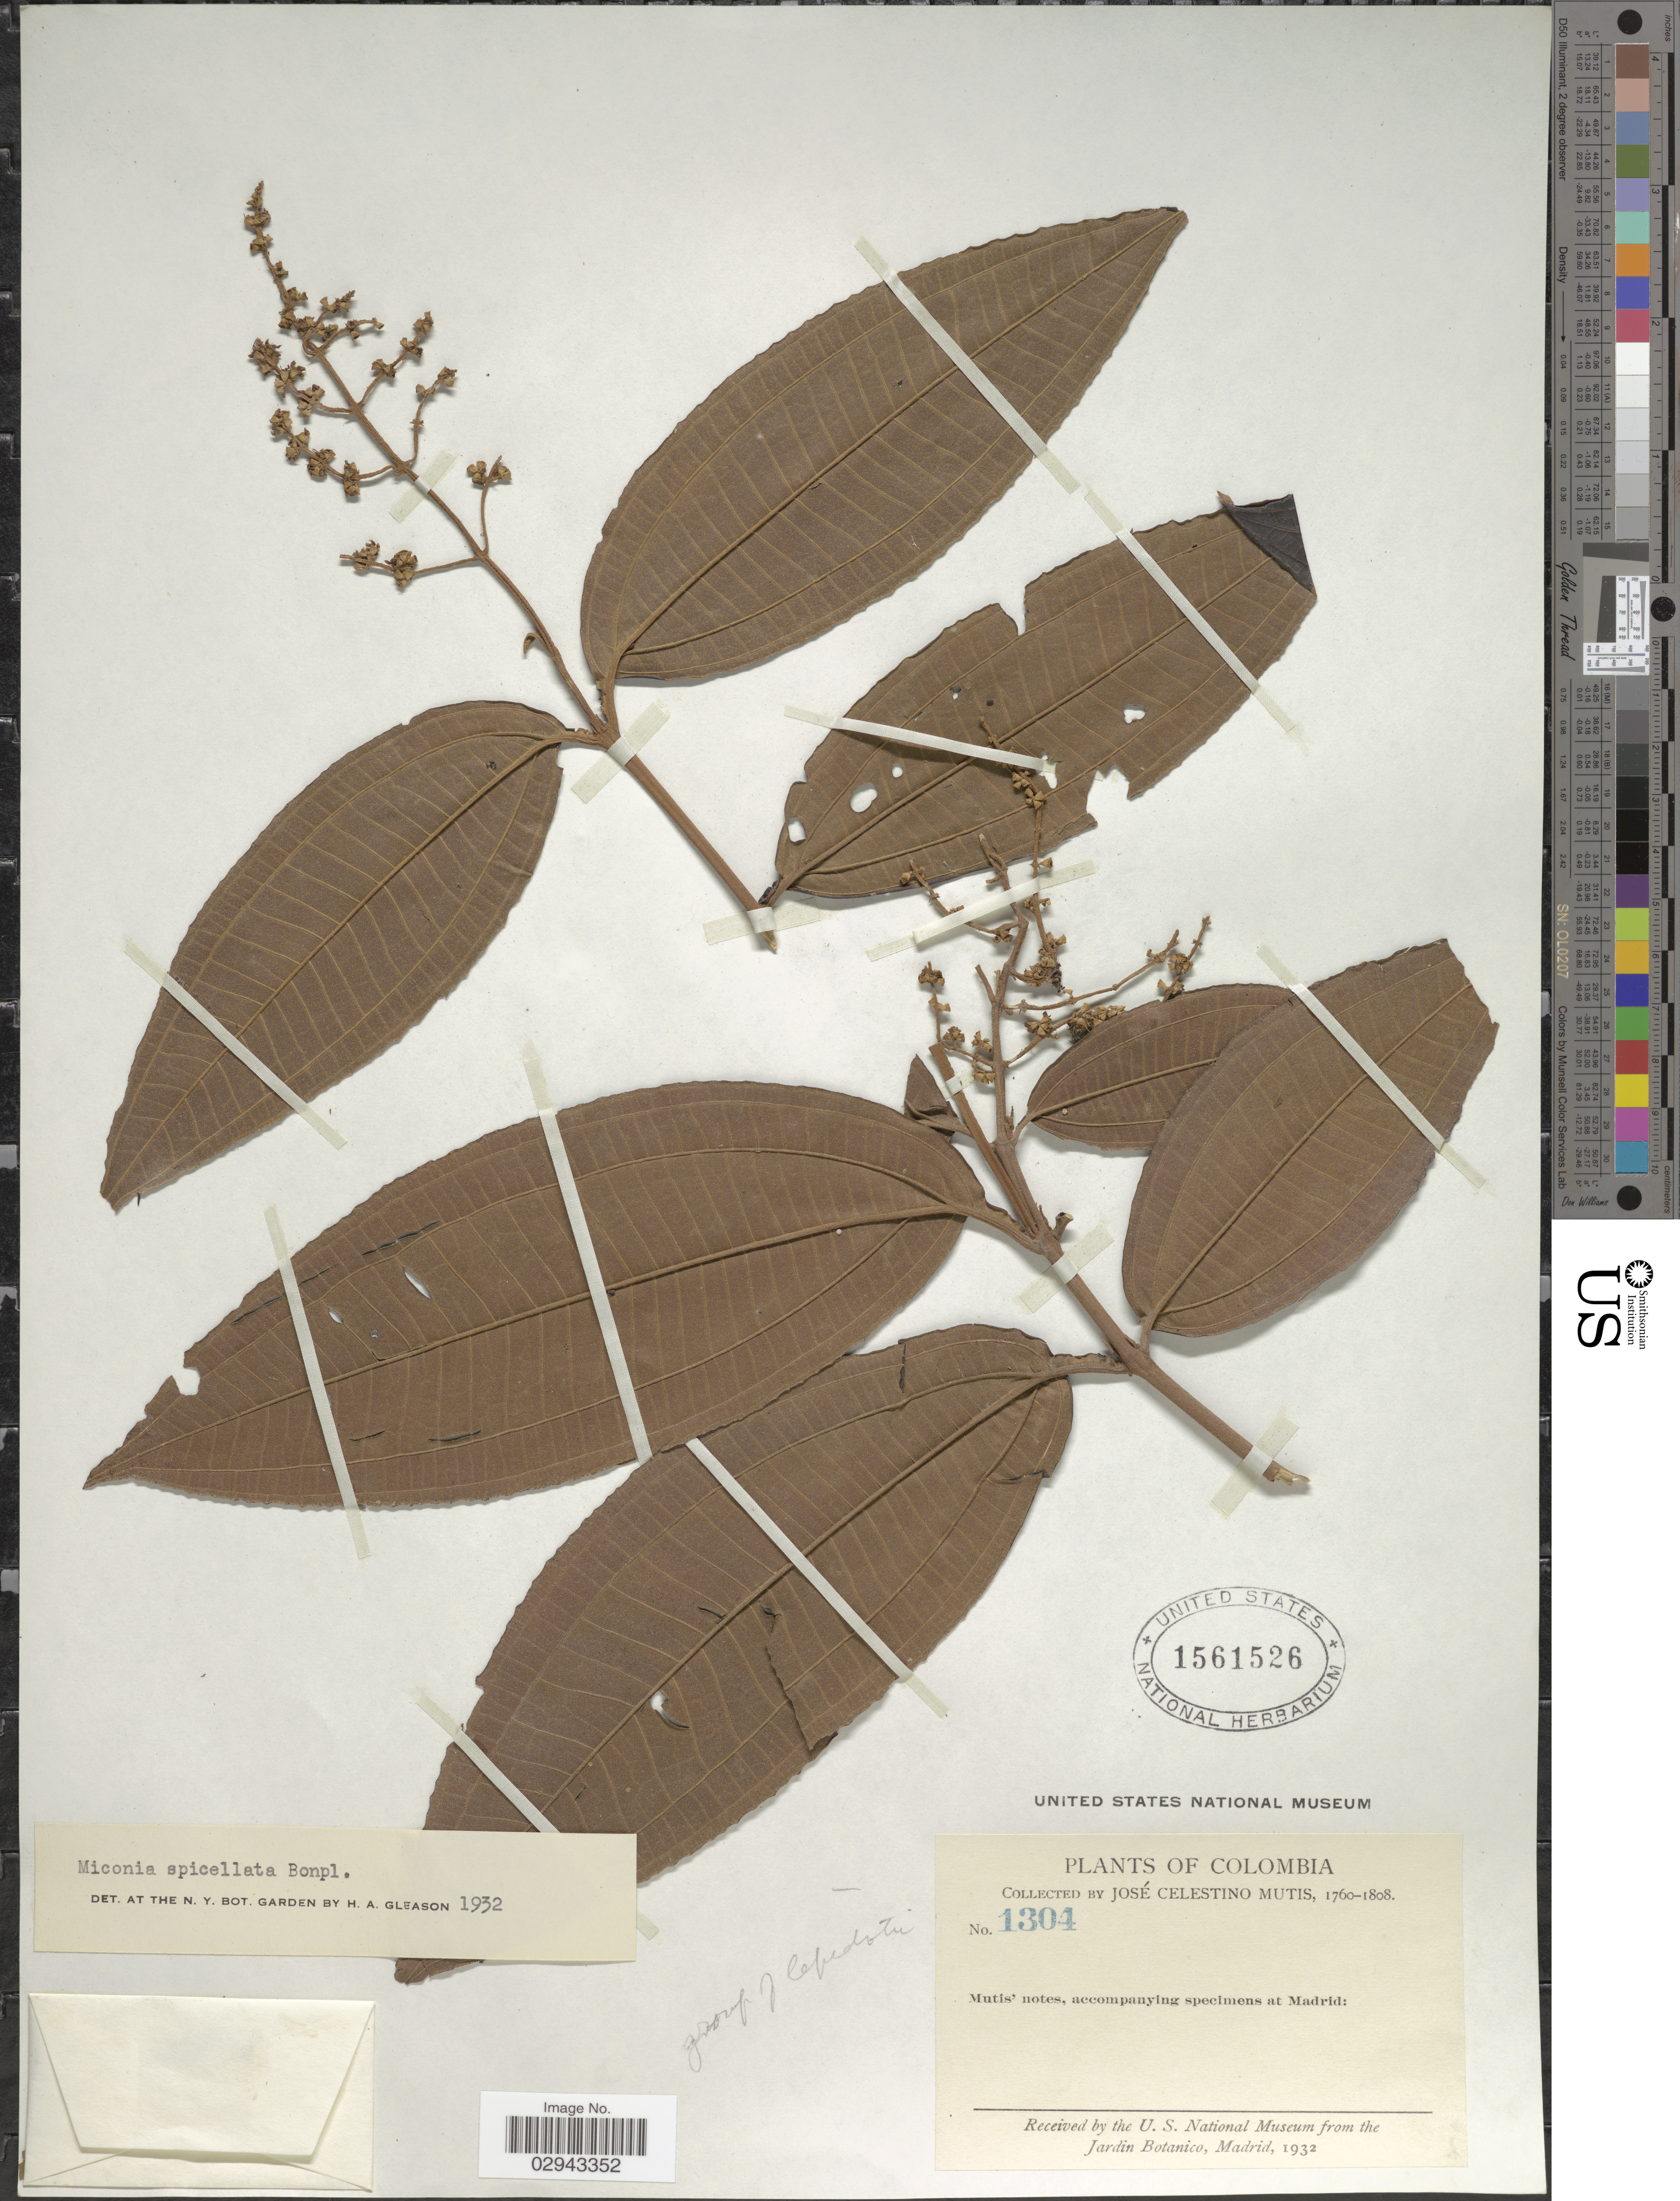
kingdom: Plantae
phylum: Tracheophyta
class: Magnoliopsida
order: Myrtales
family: Melastomataceae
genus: Miconia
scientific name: Miconia spicellata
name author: Bonpl. ex Naudin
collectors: J. C. B. Mutis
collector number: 1304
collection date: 1760/1808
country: Colombia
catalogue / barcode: US 1561526